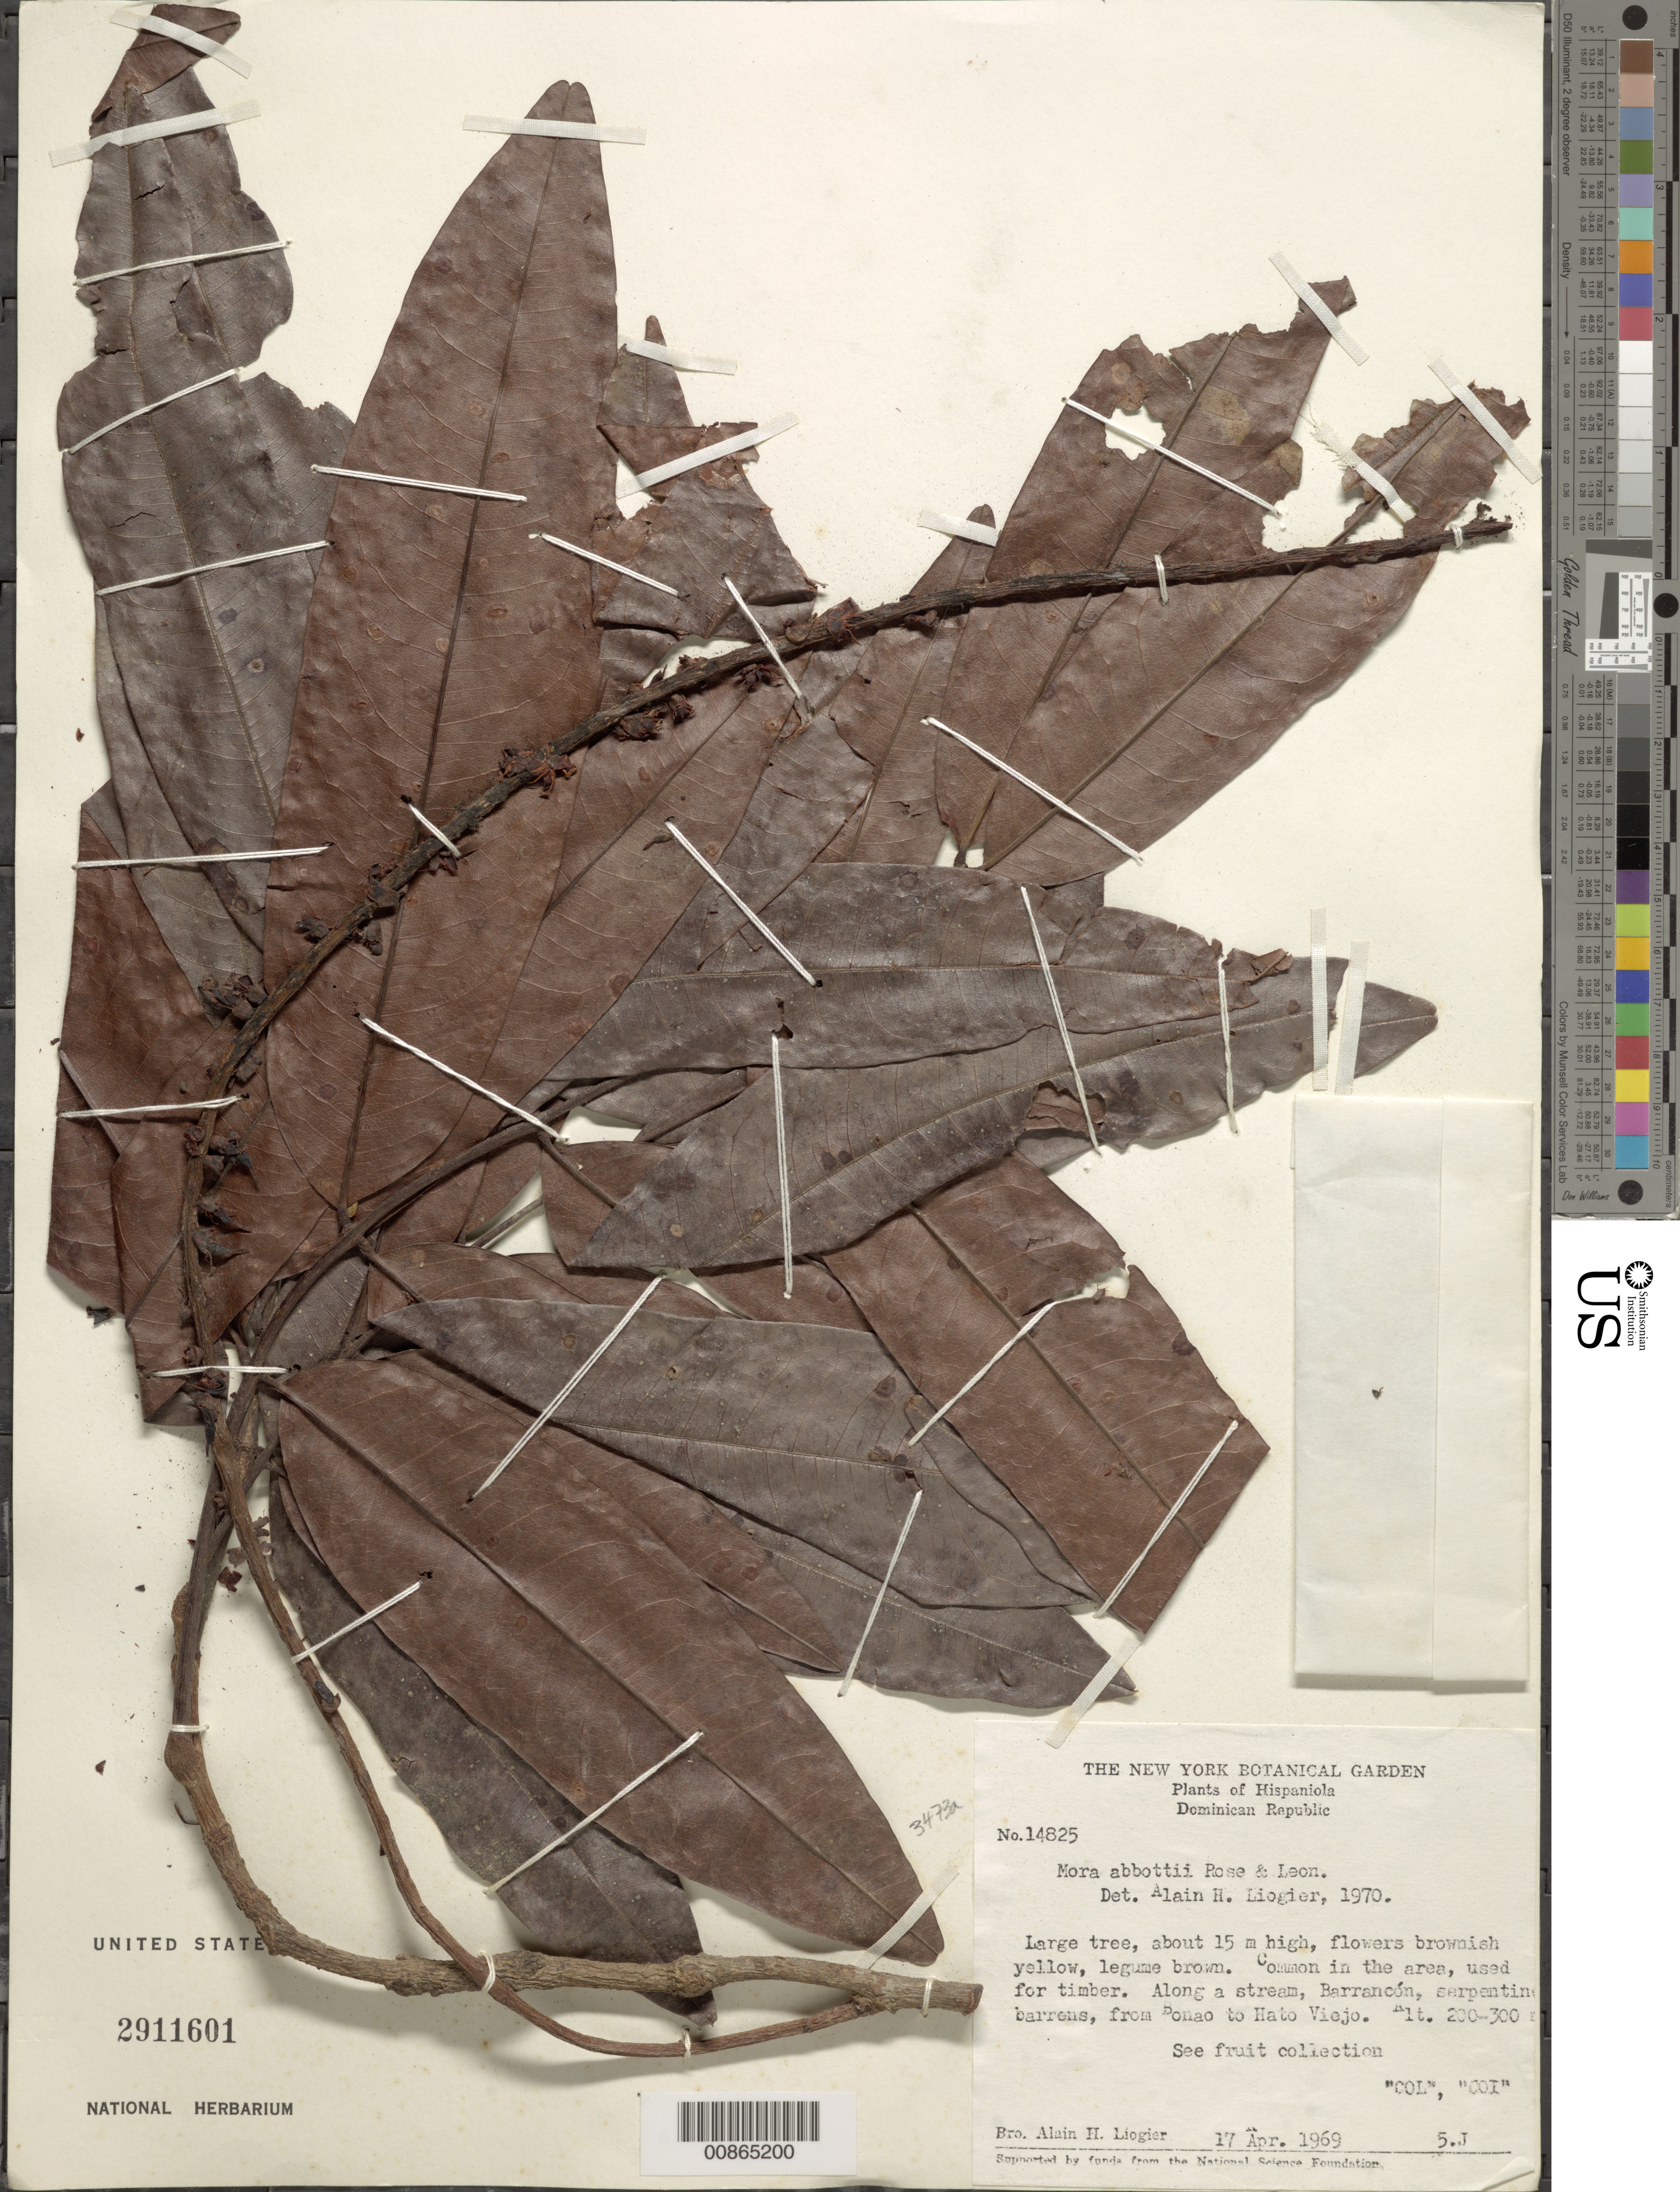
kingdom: Plantae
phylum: Tracheophyta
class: Magnoliopsida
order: Fabales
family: Fabaceae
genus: Mora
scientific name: Mora abbottii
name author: Rose & Leonard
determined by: Liogier, Alain H.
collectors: A. H. Liogier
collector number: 14825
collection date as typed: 17 Apr 1969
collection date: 1969-04-17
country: Dominican Republic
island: Hispaniola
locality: Barrancón, serpentine barrens, from Bonao to Hato Viejo.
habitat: Along stream. Serpentine barrens.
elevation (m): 200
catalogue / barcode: US 2911601